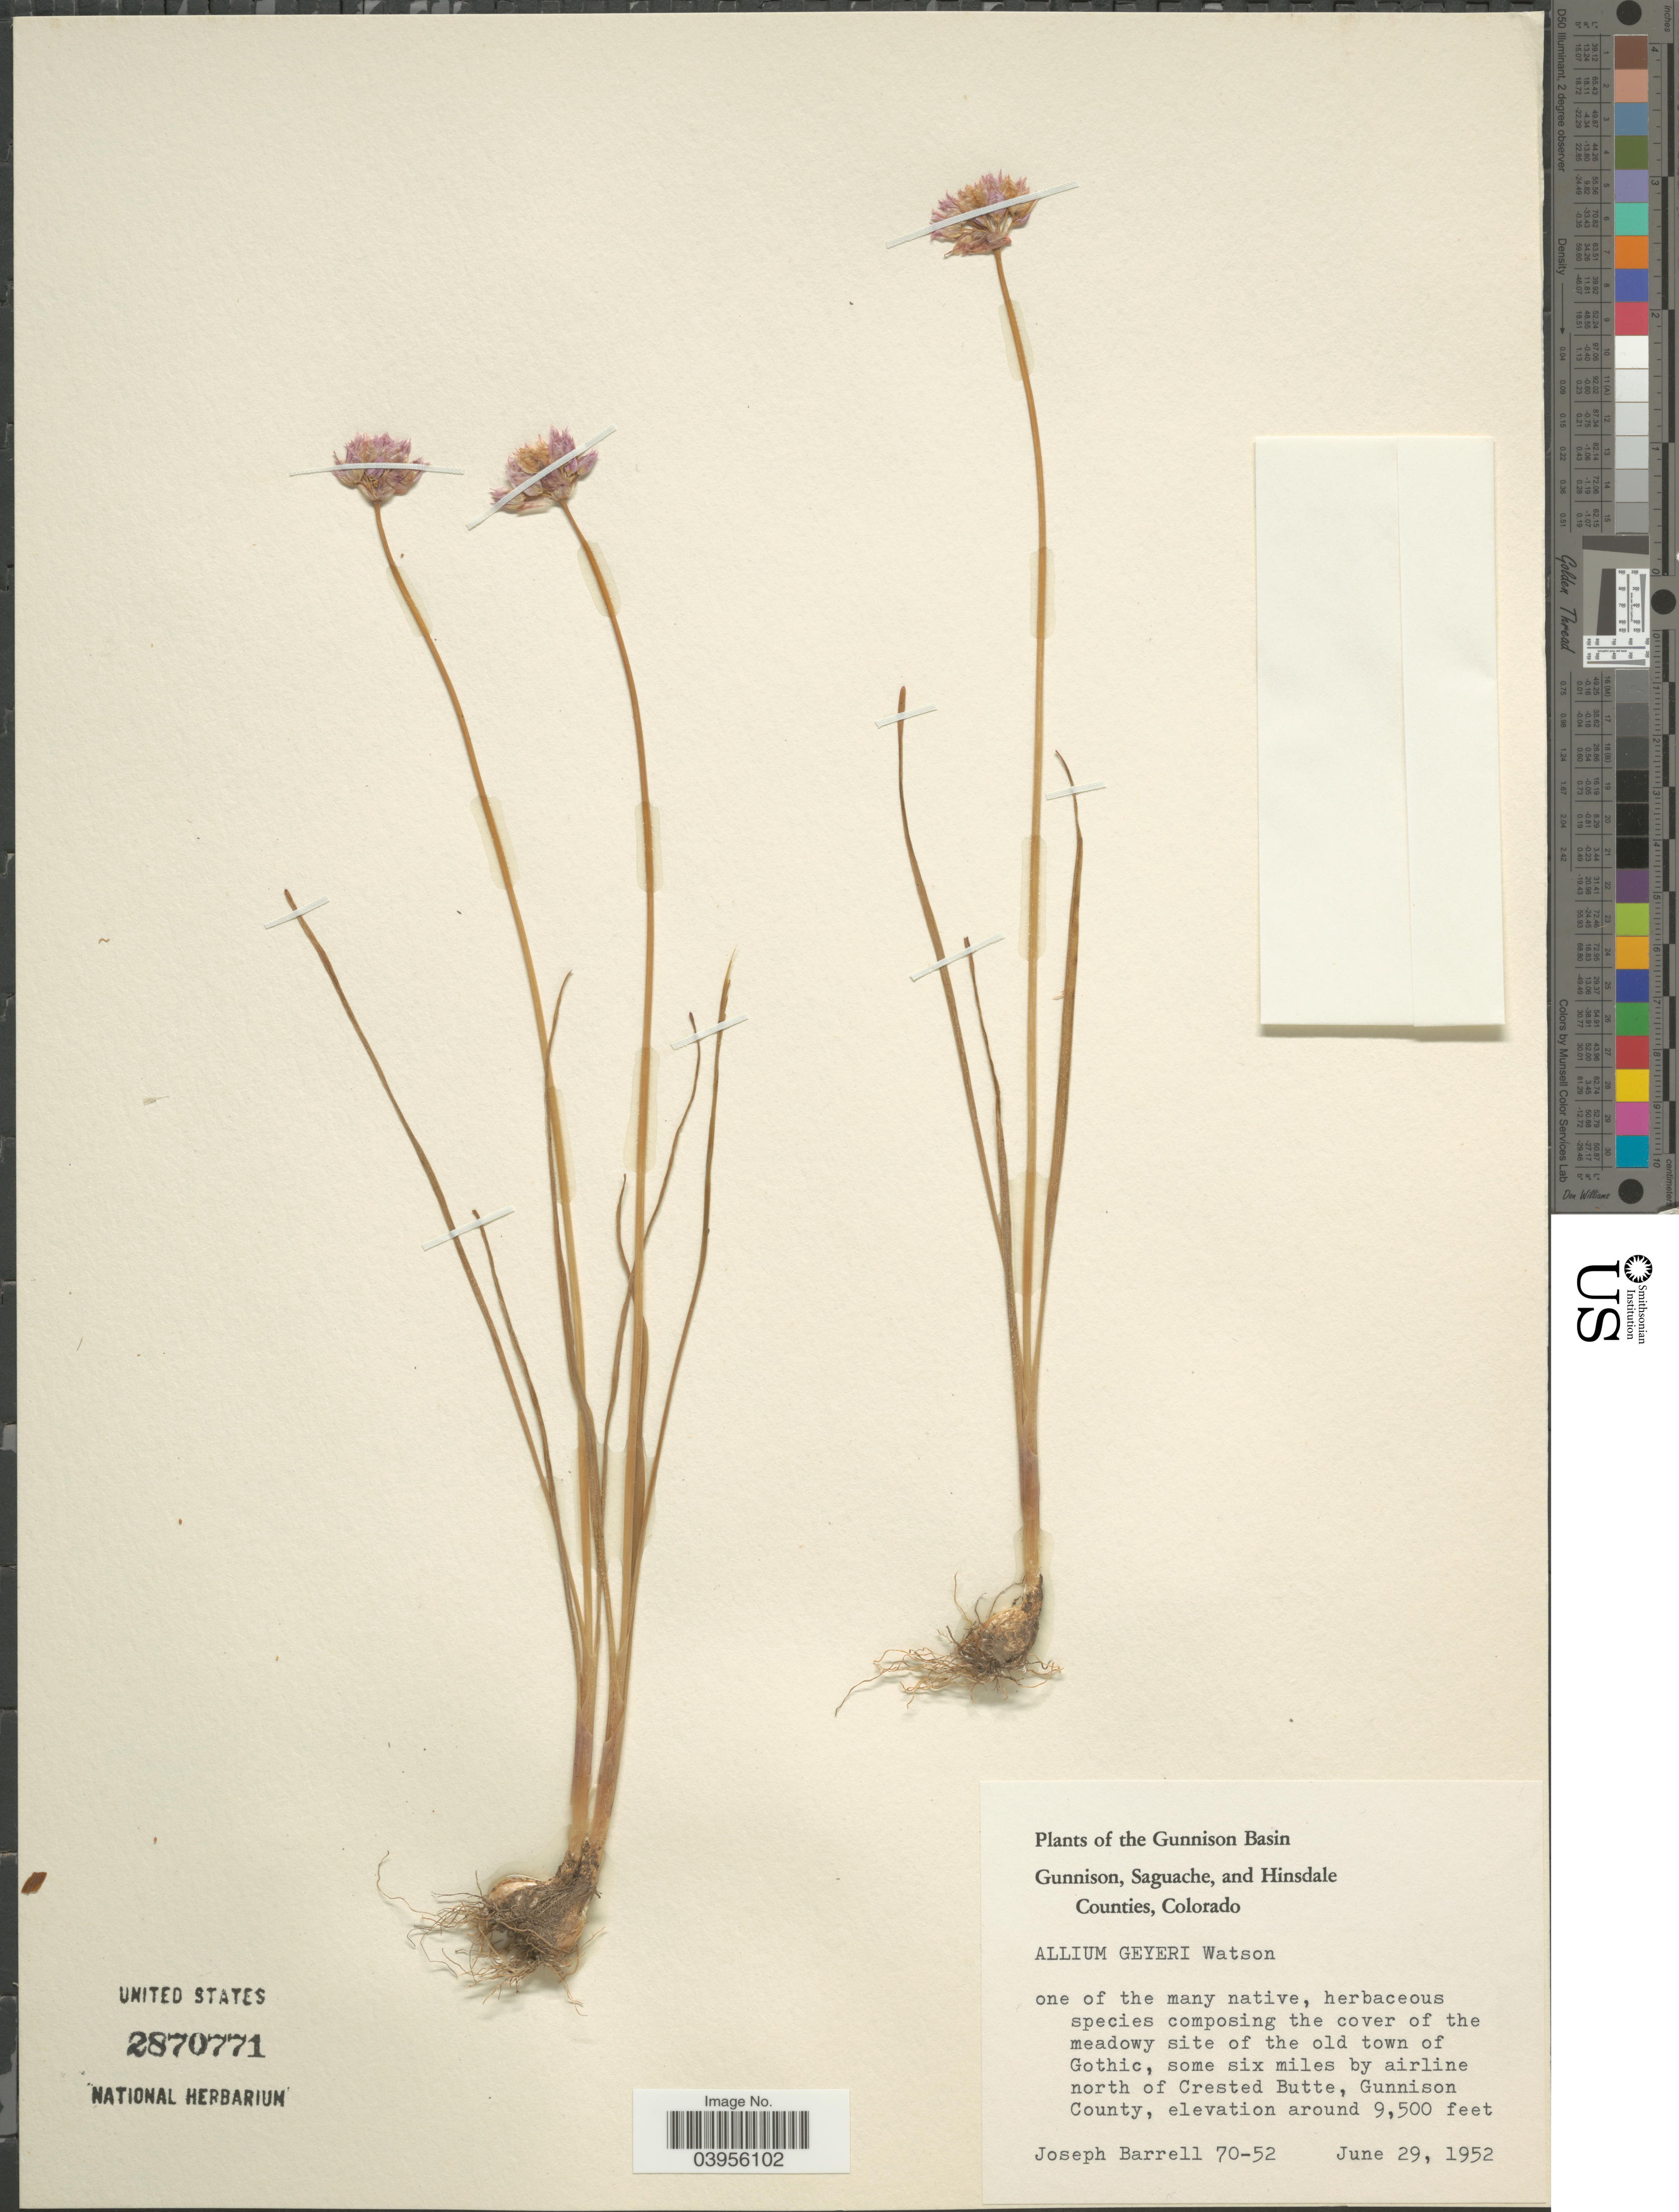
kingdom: Plantae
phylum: Tracheophyta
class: Liliopsida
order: Asparagales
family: Amaryllidaceae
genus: Allium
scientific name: Allium geyeri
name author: S. Watson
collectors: J. Barrell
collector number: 70-52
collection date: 1952-06-29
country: United States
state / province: Colorado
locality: The Gunnison Basin. Composing the cover of the meadowy site of the old town of Gothic, some six miles by airline north of Crested Butte, Gunnison County.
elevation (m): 2896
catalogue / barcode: US 2870771